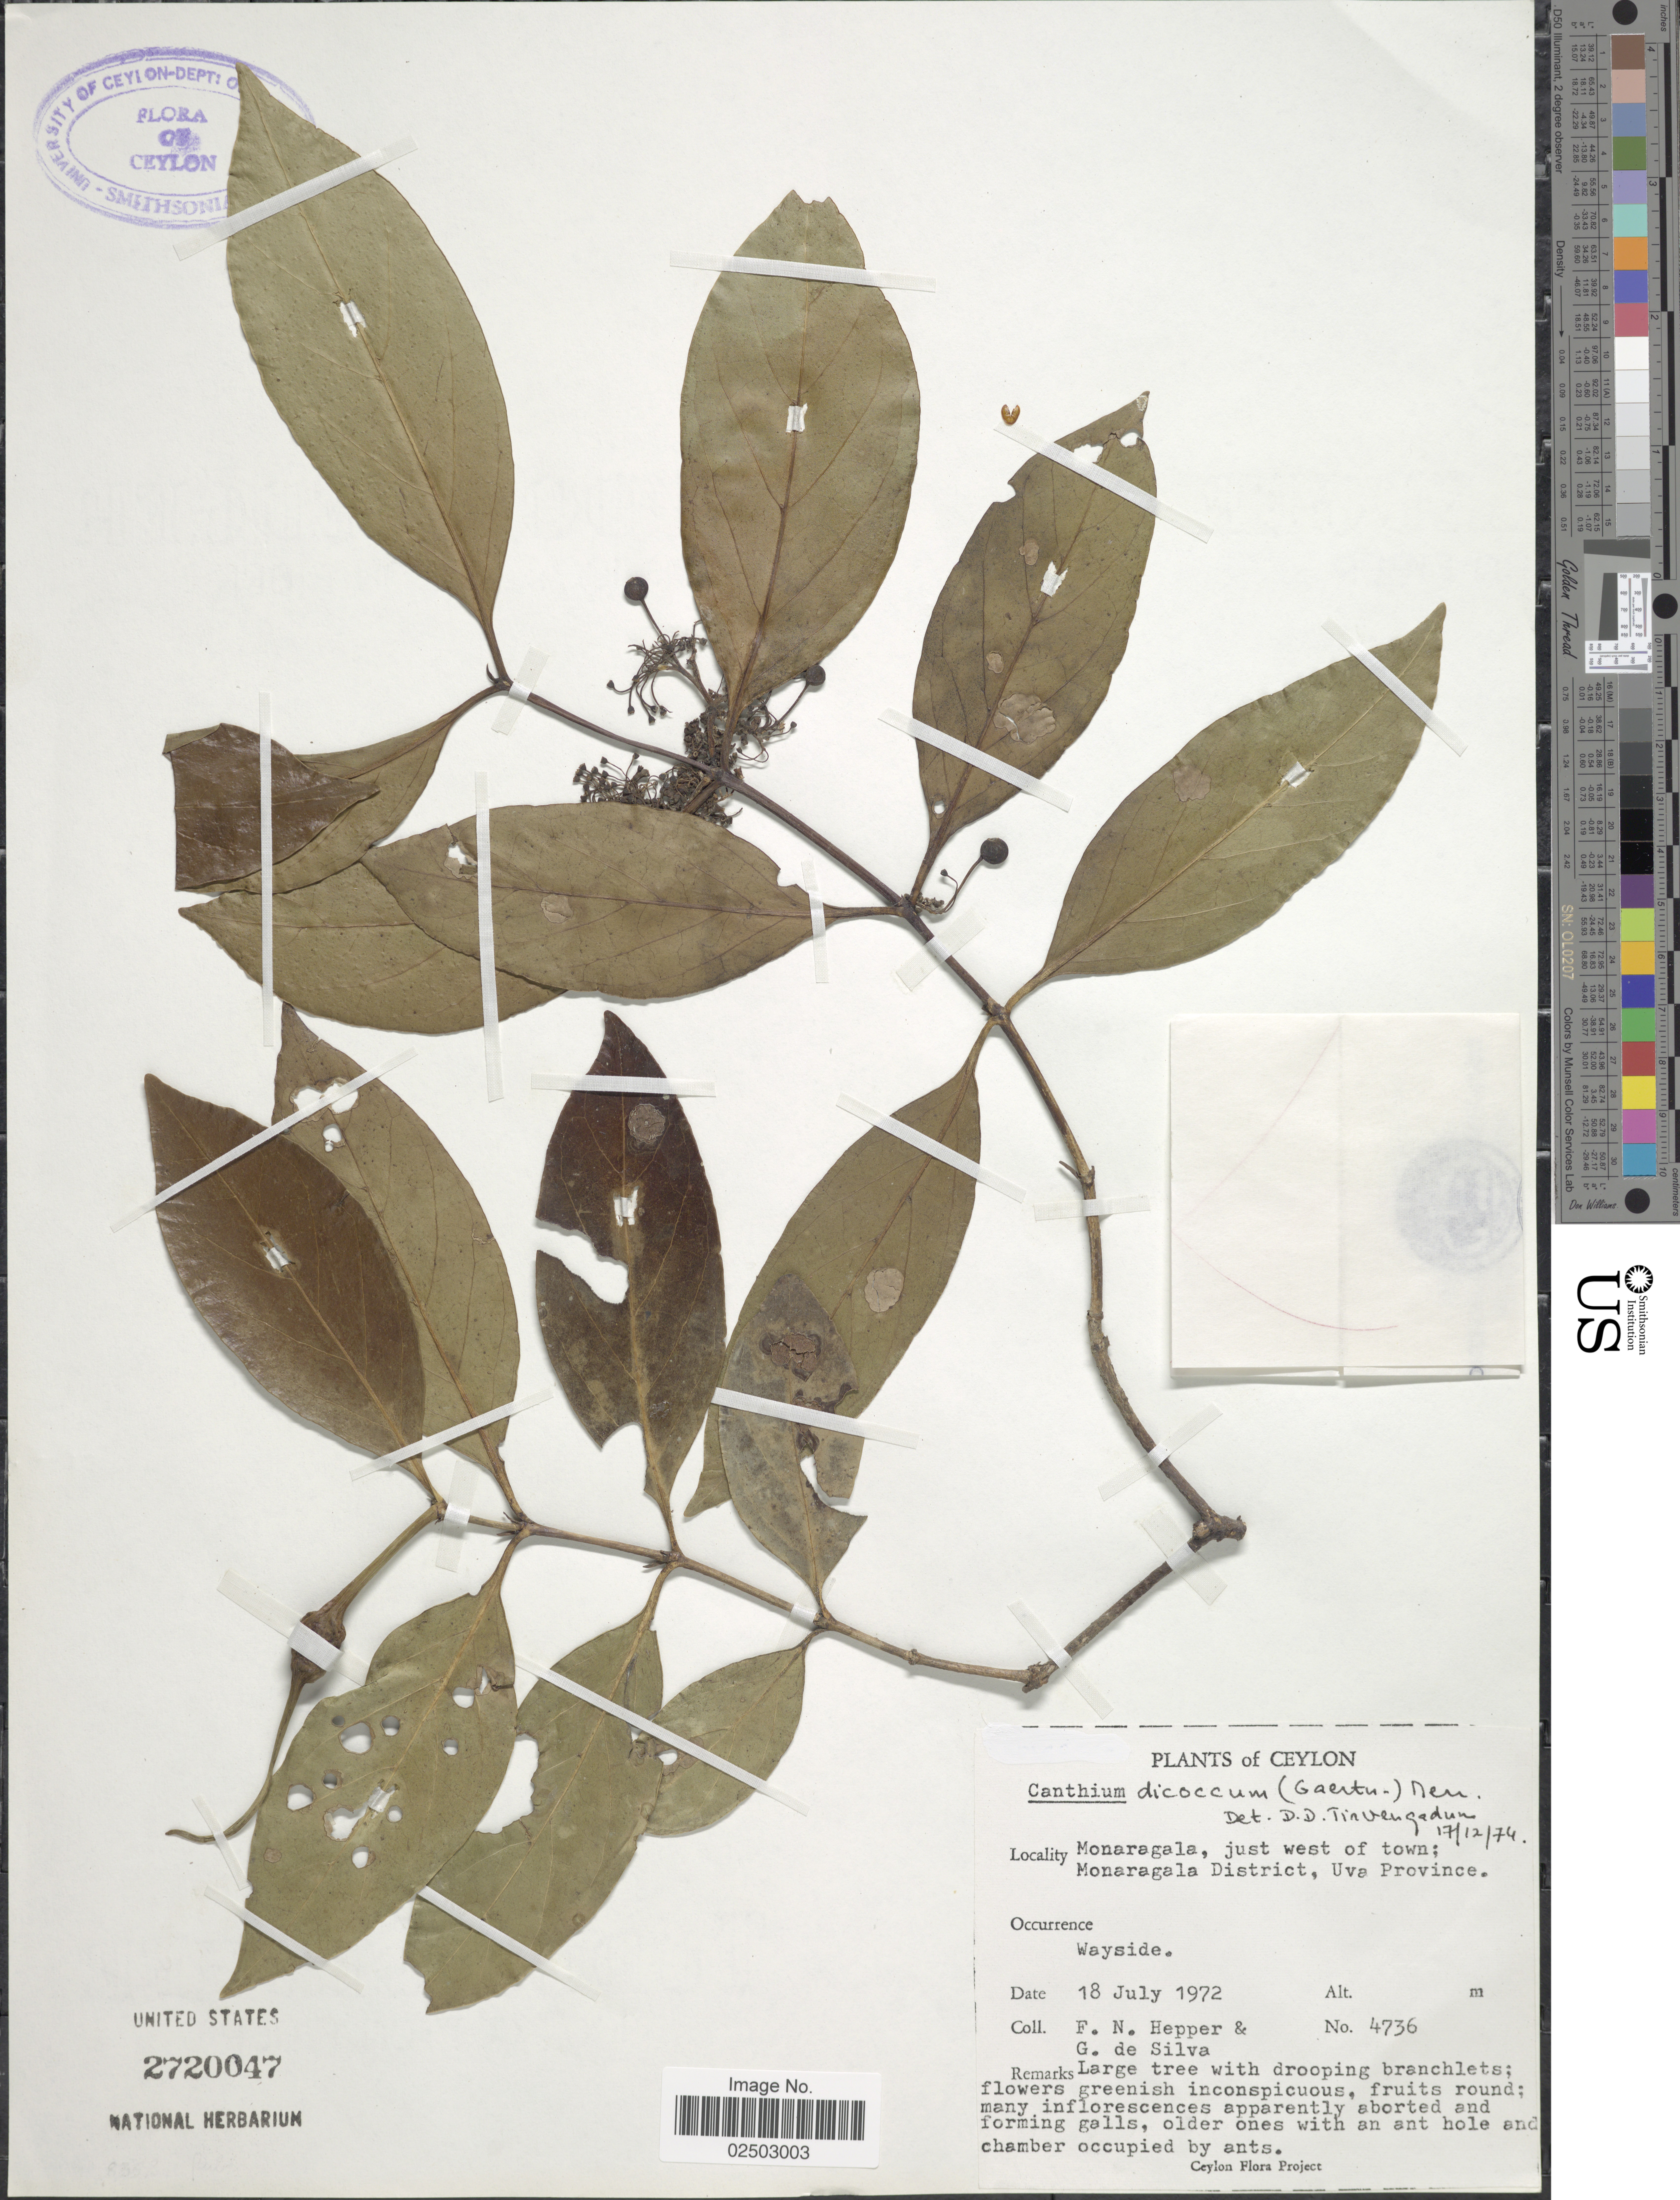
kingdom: Plantae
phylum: Tracheophyta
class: Magnoliopsida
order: Gentianales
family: Rubiaceae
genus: Canthium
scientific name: Canthium dicoccum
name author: (Gaertn.) Merr.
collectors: F. Hepper & G. De Silva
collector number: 4736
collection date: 1972-07-18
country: Sri Lanka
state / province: Uva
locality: Ceylon, Monaragala, just west of town; Monaragala District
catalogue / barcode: US 2720047